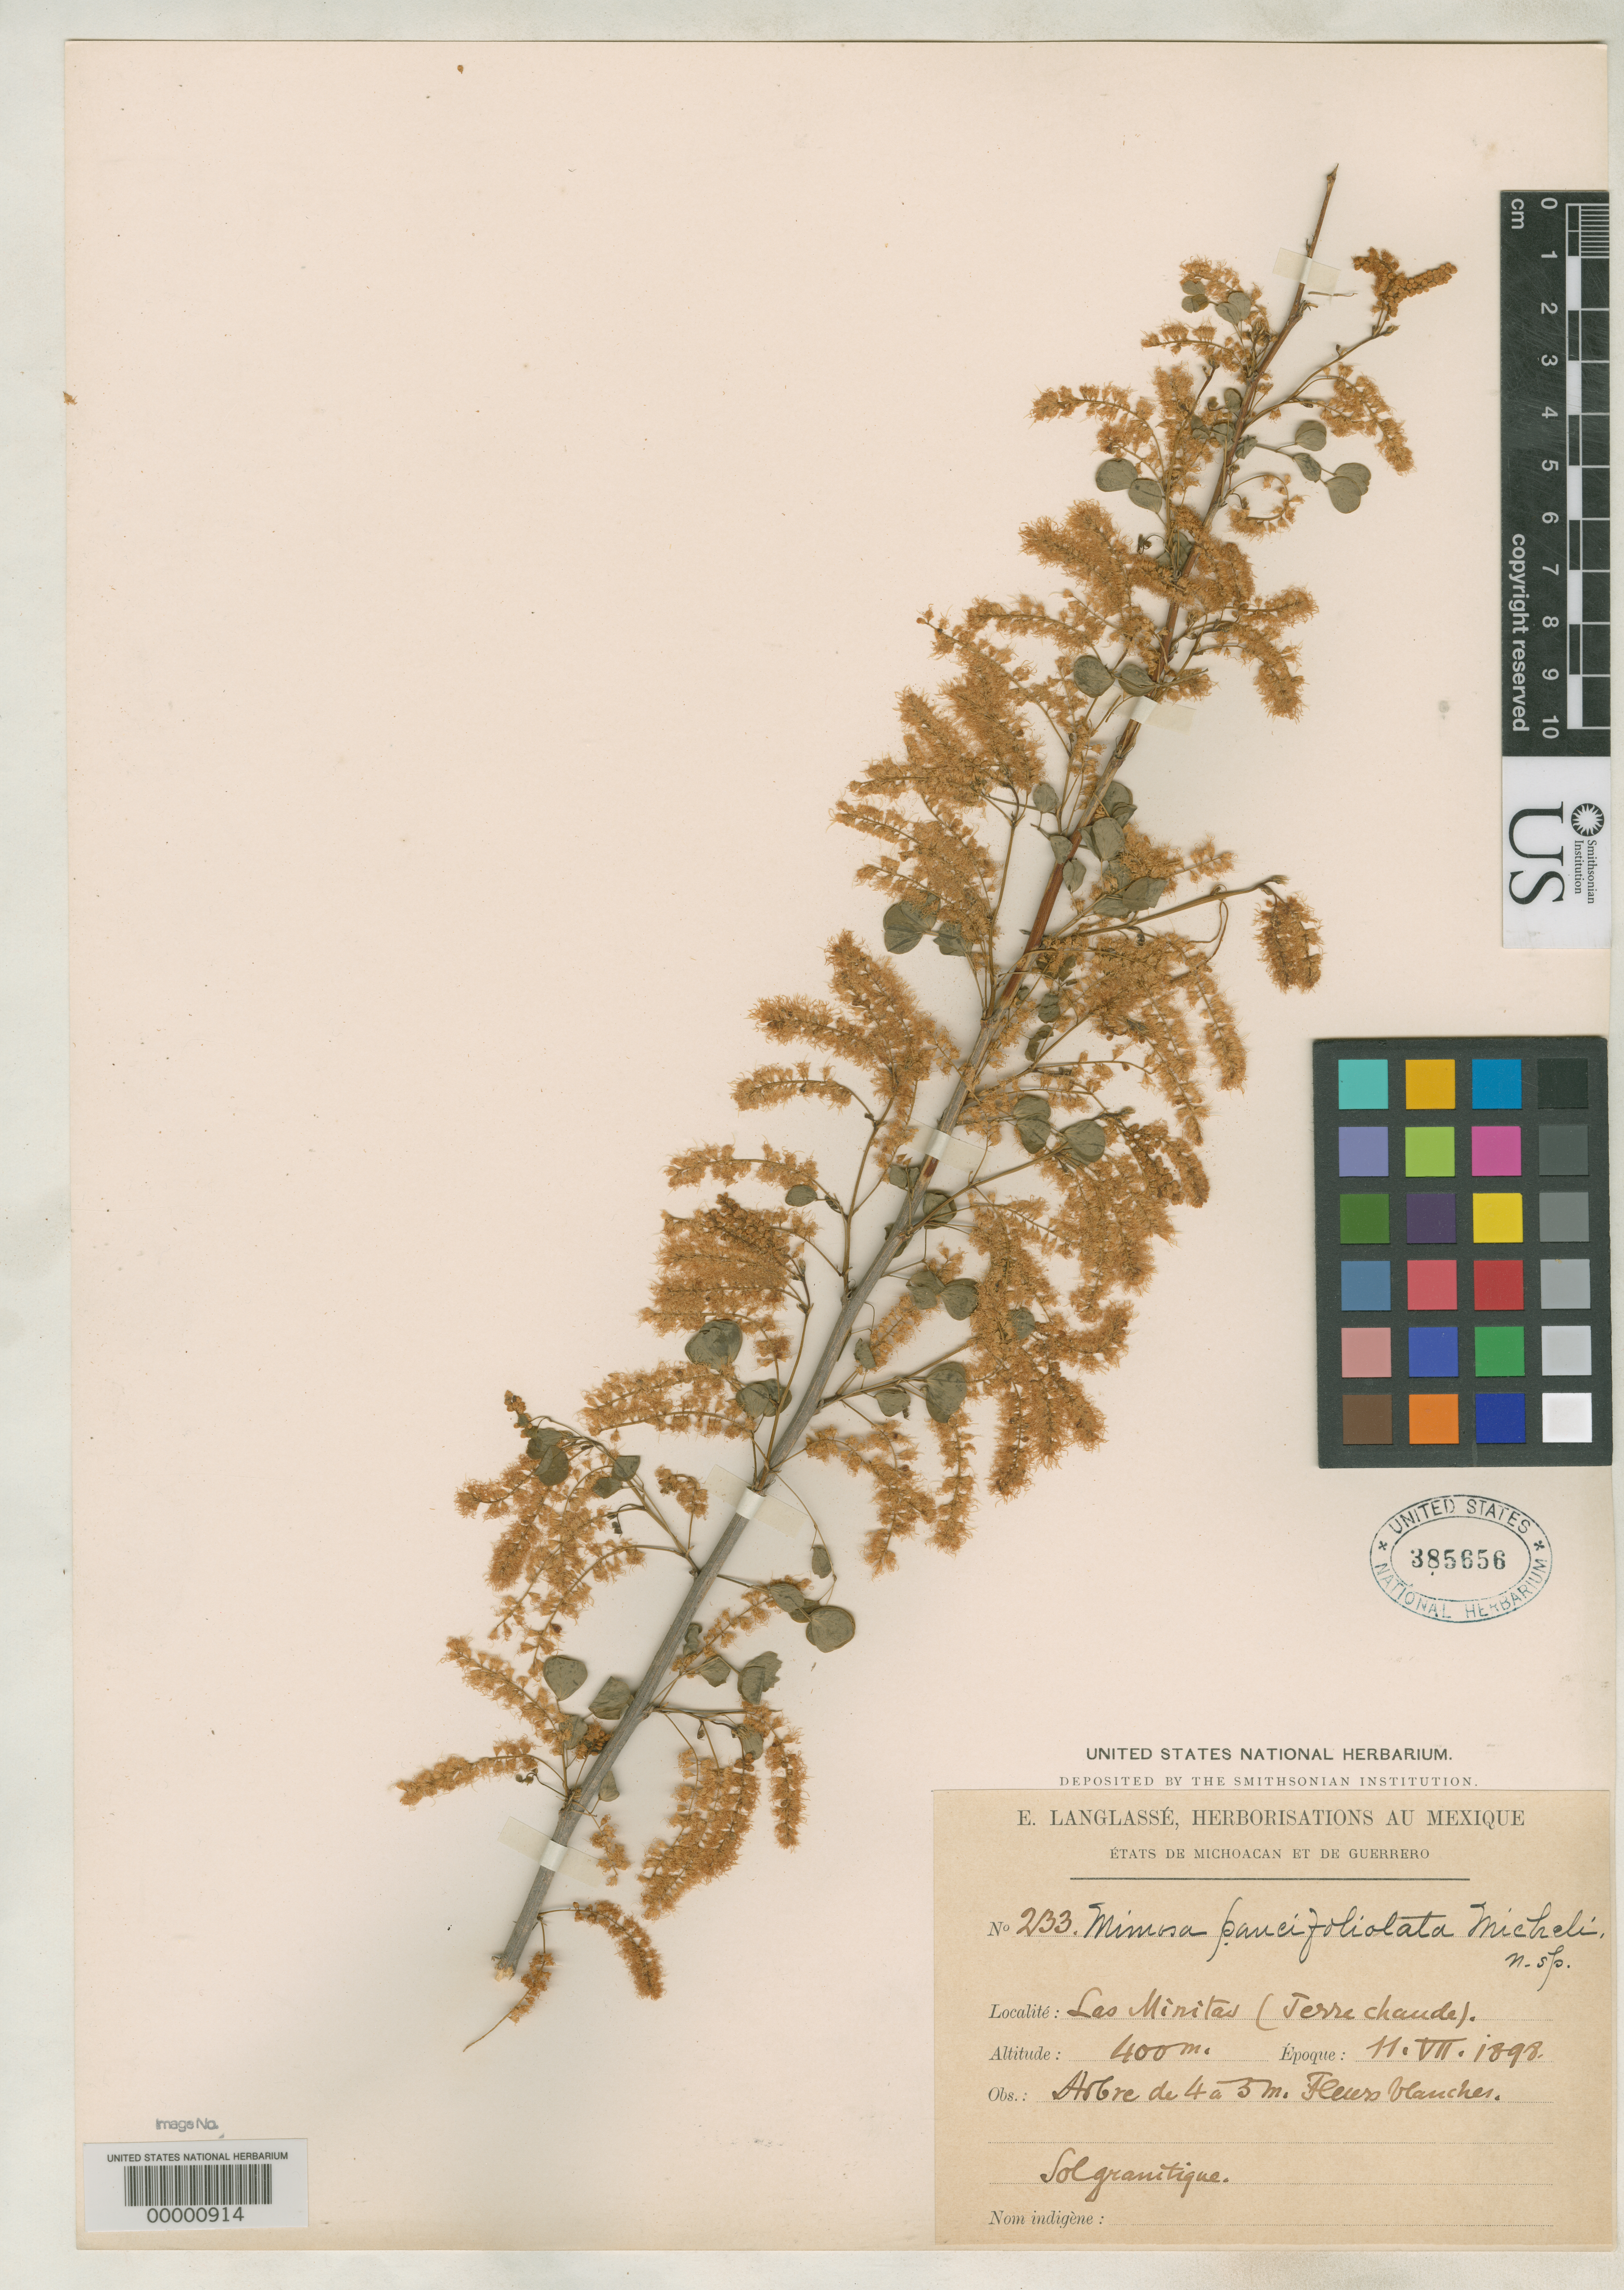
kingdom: Plantae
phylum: Tracheophyta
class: Magnoliopsida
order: Fabales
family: Fabaceae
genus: Mimosa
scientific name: Mimosa paucifoliolata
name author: Micheli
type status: Type Collection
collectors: E. Langlassé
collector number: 233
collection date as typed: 11 Jul 1898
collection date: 1898-07-11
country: Mexico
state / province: Guerrero / Michoacán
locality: Las Minitas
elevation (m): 400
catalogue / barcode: US 385656